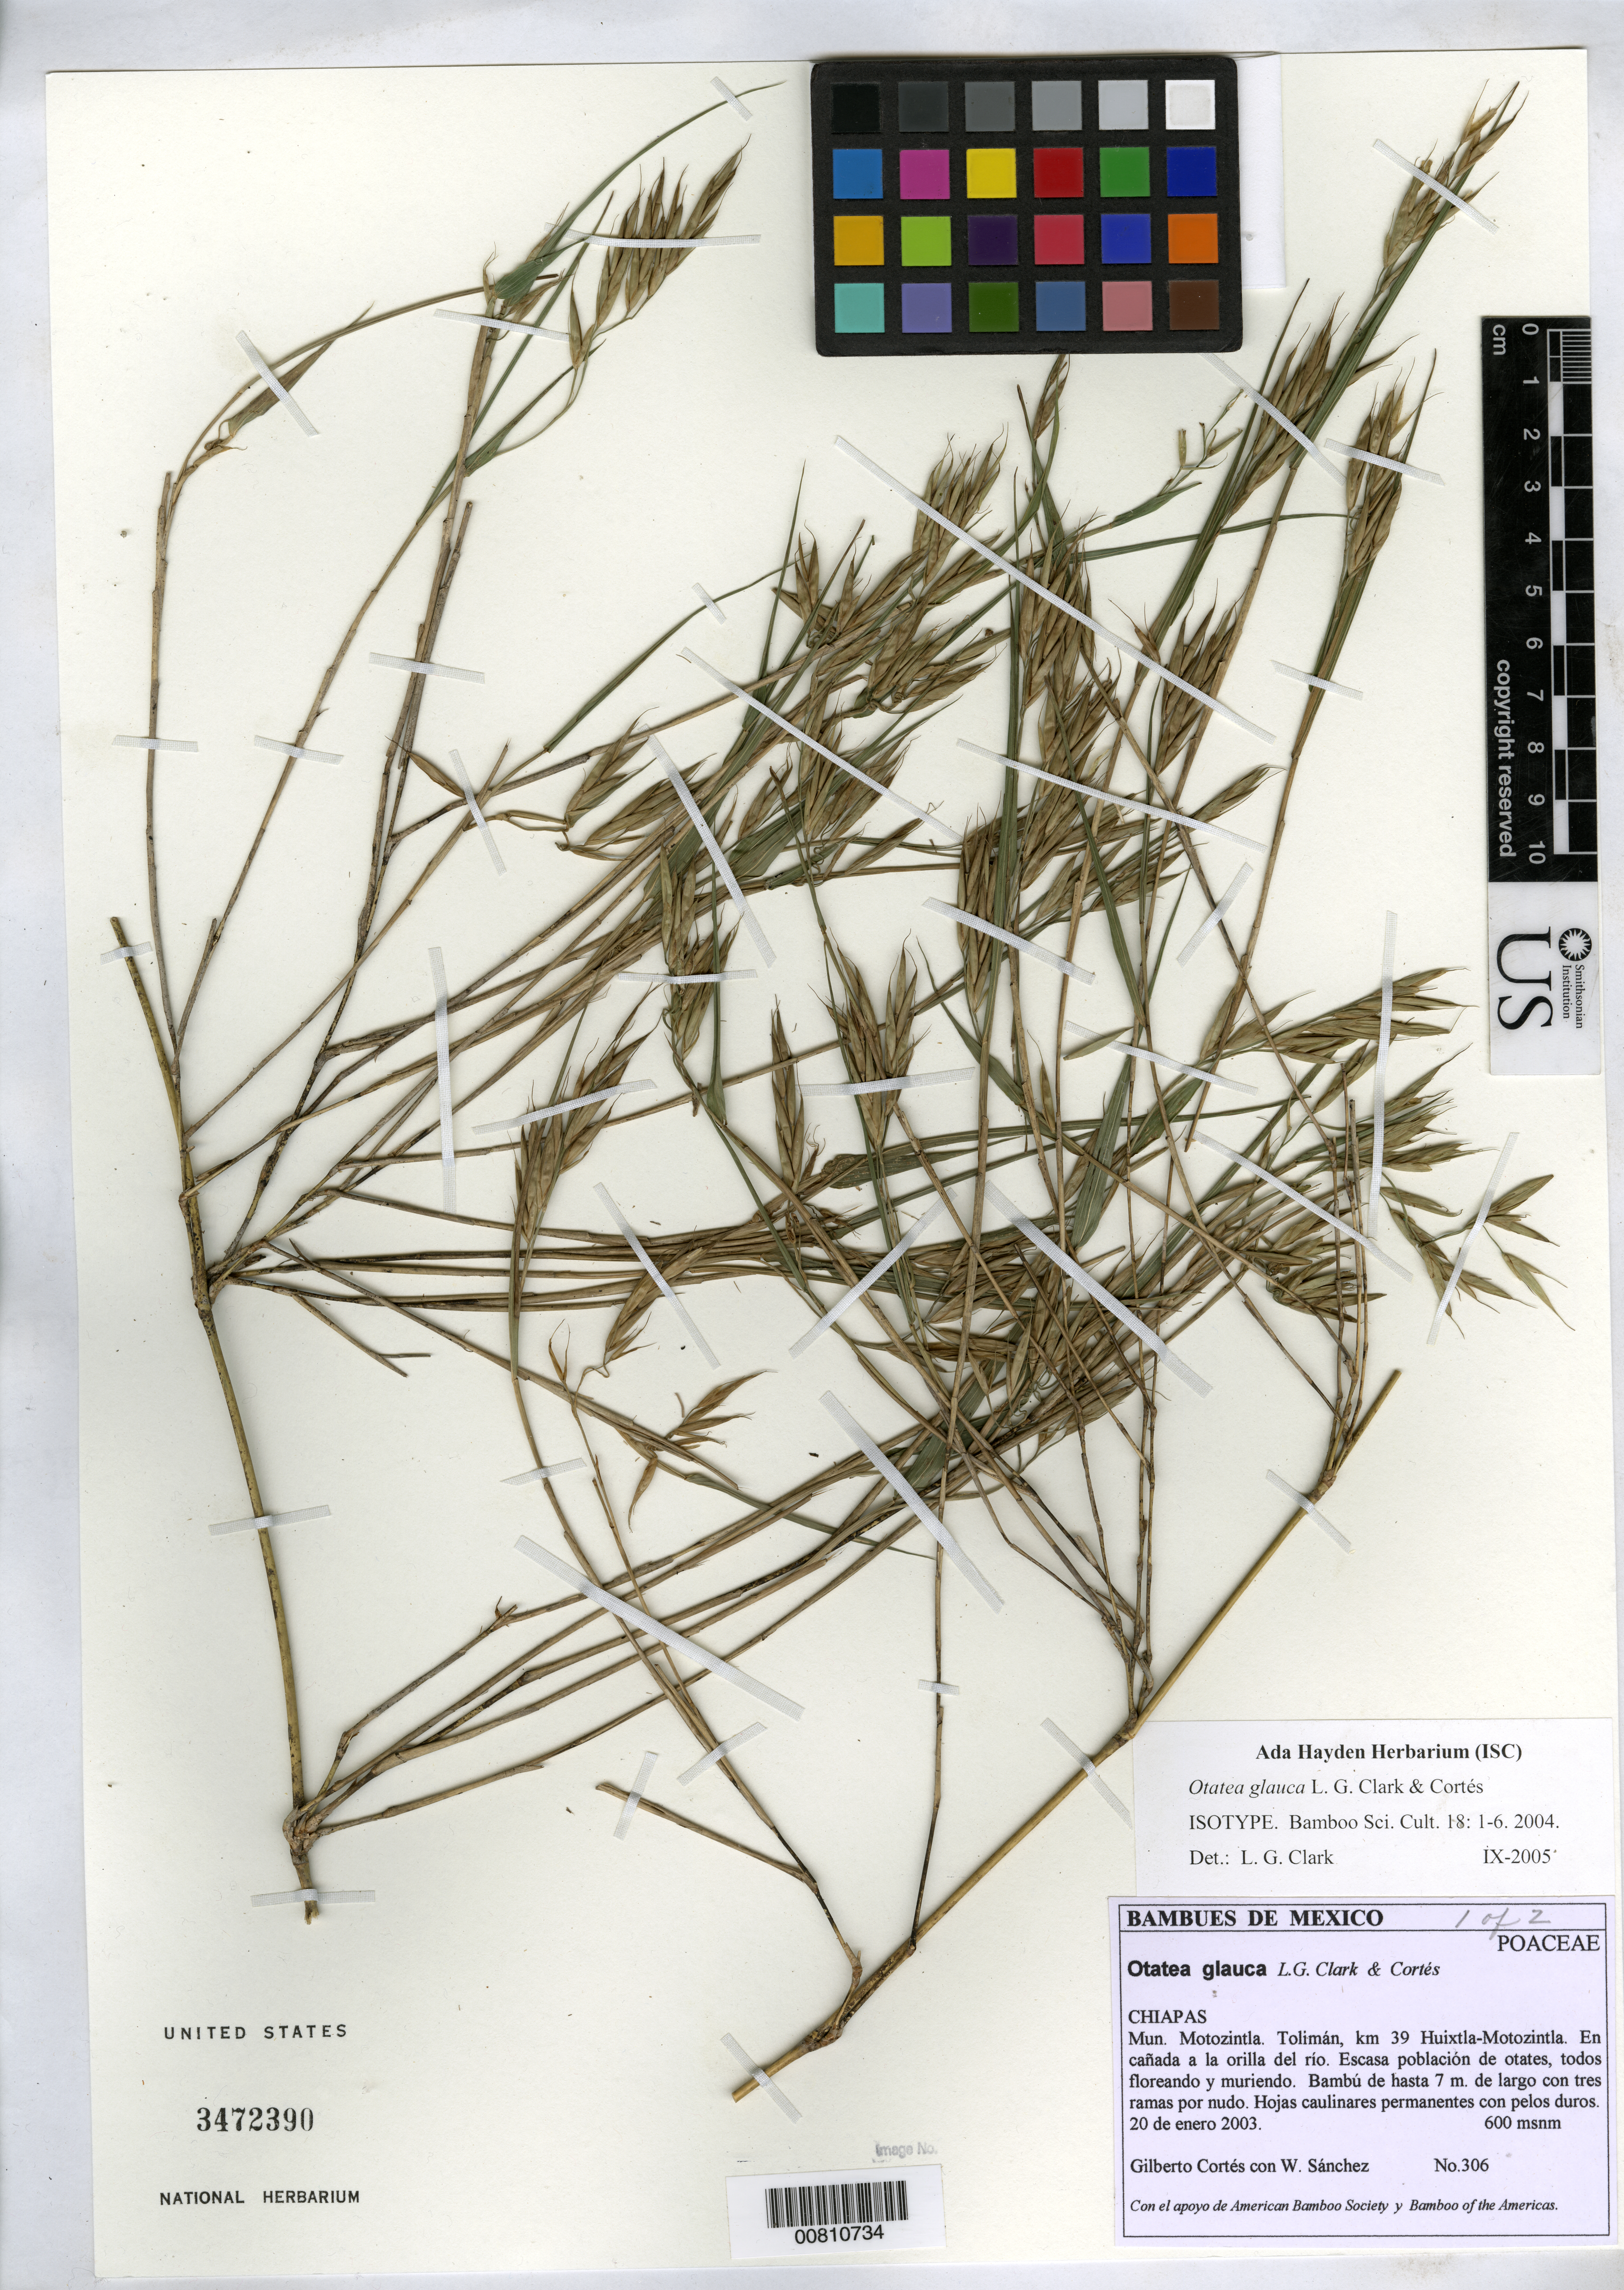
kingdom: Plantae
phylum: Tracheophyta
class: Liliopsida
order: Poales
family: Poaceae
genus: Otatea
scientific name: Otatea glauca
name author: L.G. Clark & G. Cortés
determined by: Clark, Lynn G., (ISC), Iowa State University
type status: Isotype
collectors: G. Cortés R. & W. Sánchez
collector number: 306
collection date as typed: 20 Jan 2003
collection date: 2003-01-20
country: Mexico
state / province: Chiapas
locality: Mun. Motozintla, Tolimán, km 39 Huxtla-Motozintla.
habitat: En cañada a la orilla del río.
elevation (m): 600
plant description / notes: Holotype at MEXU.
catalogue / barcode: US 3472390